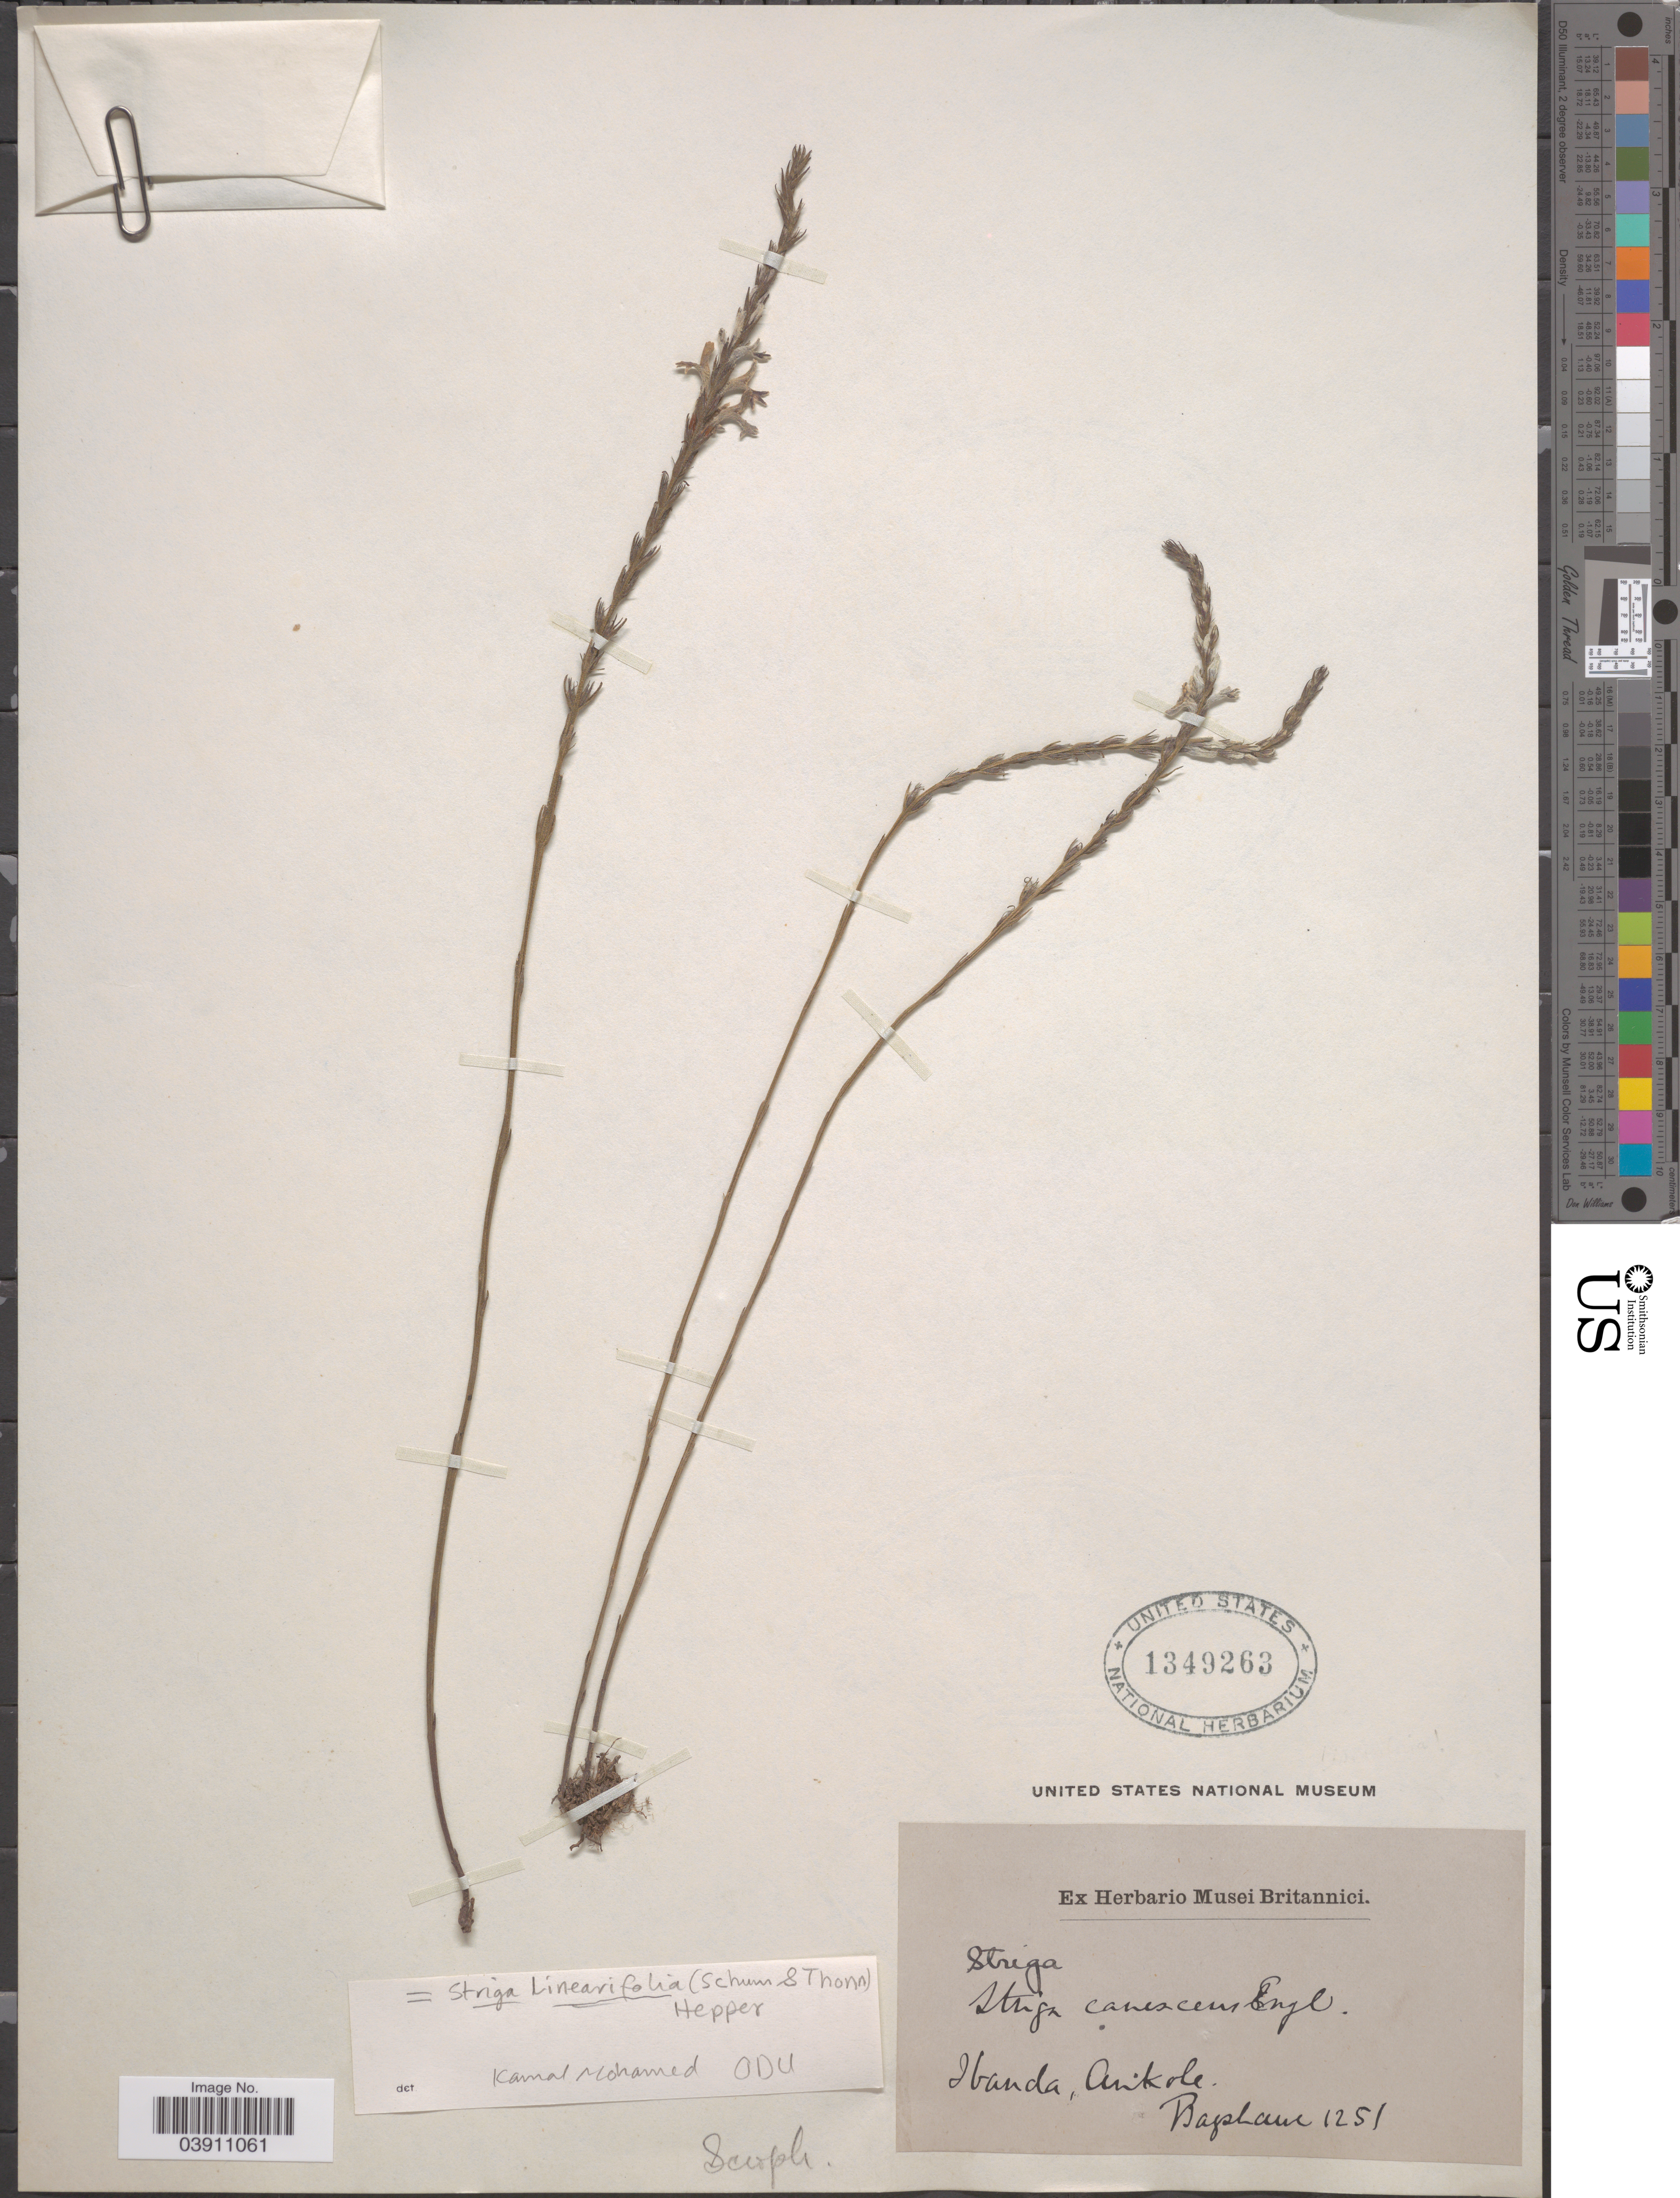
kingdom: Plantae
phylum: Tracheophyta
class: Magnoliopsida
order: Lamiales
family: Orobanchaceae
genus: Striga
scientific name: Striga canescens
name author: Engl.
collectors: Bagshawe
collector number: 1251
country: Uganda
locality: Ibanda, Anikole.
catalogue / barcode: US 1349263